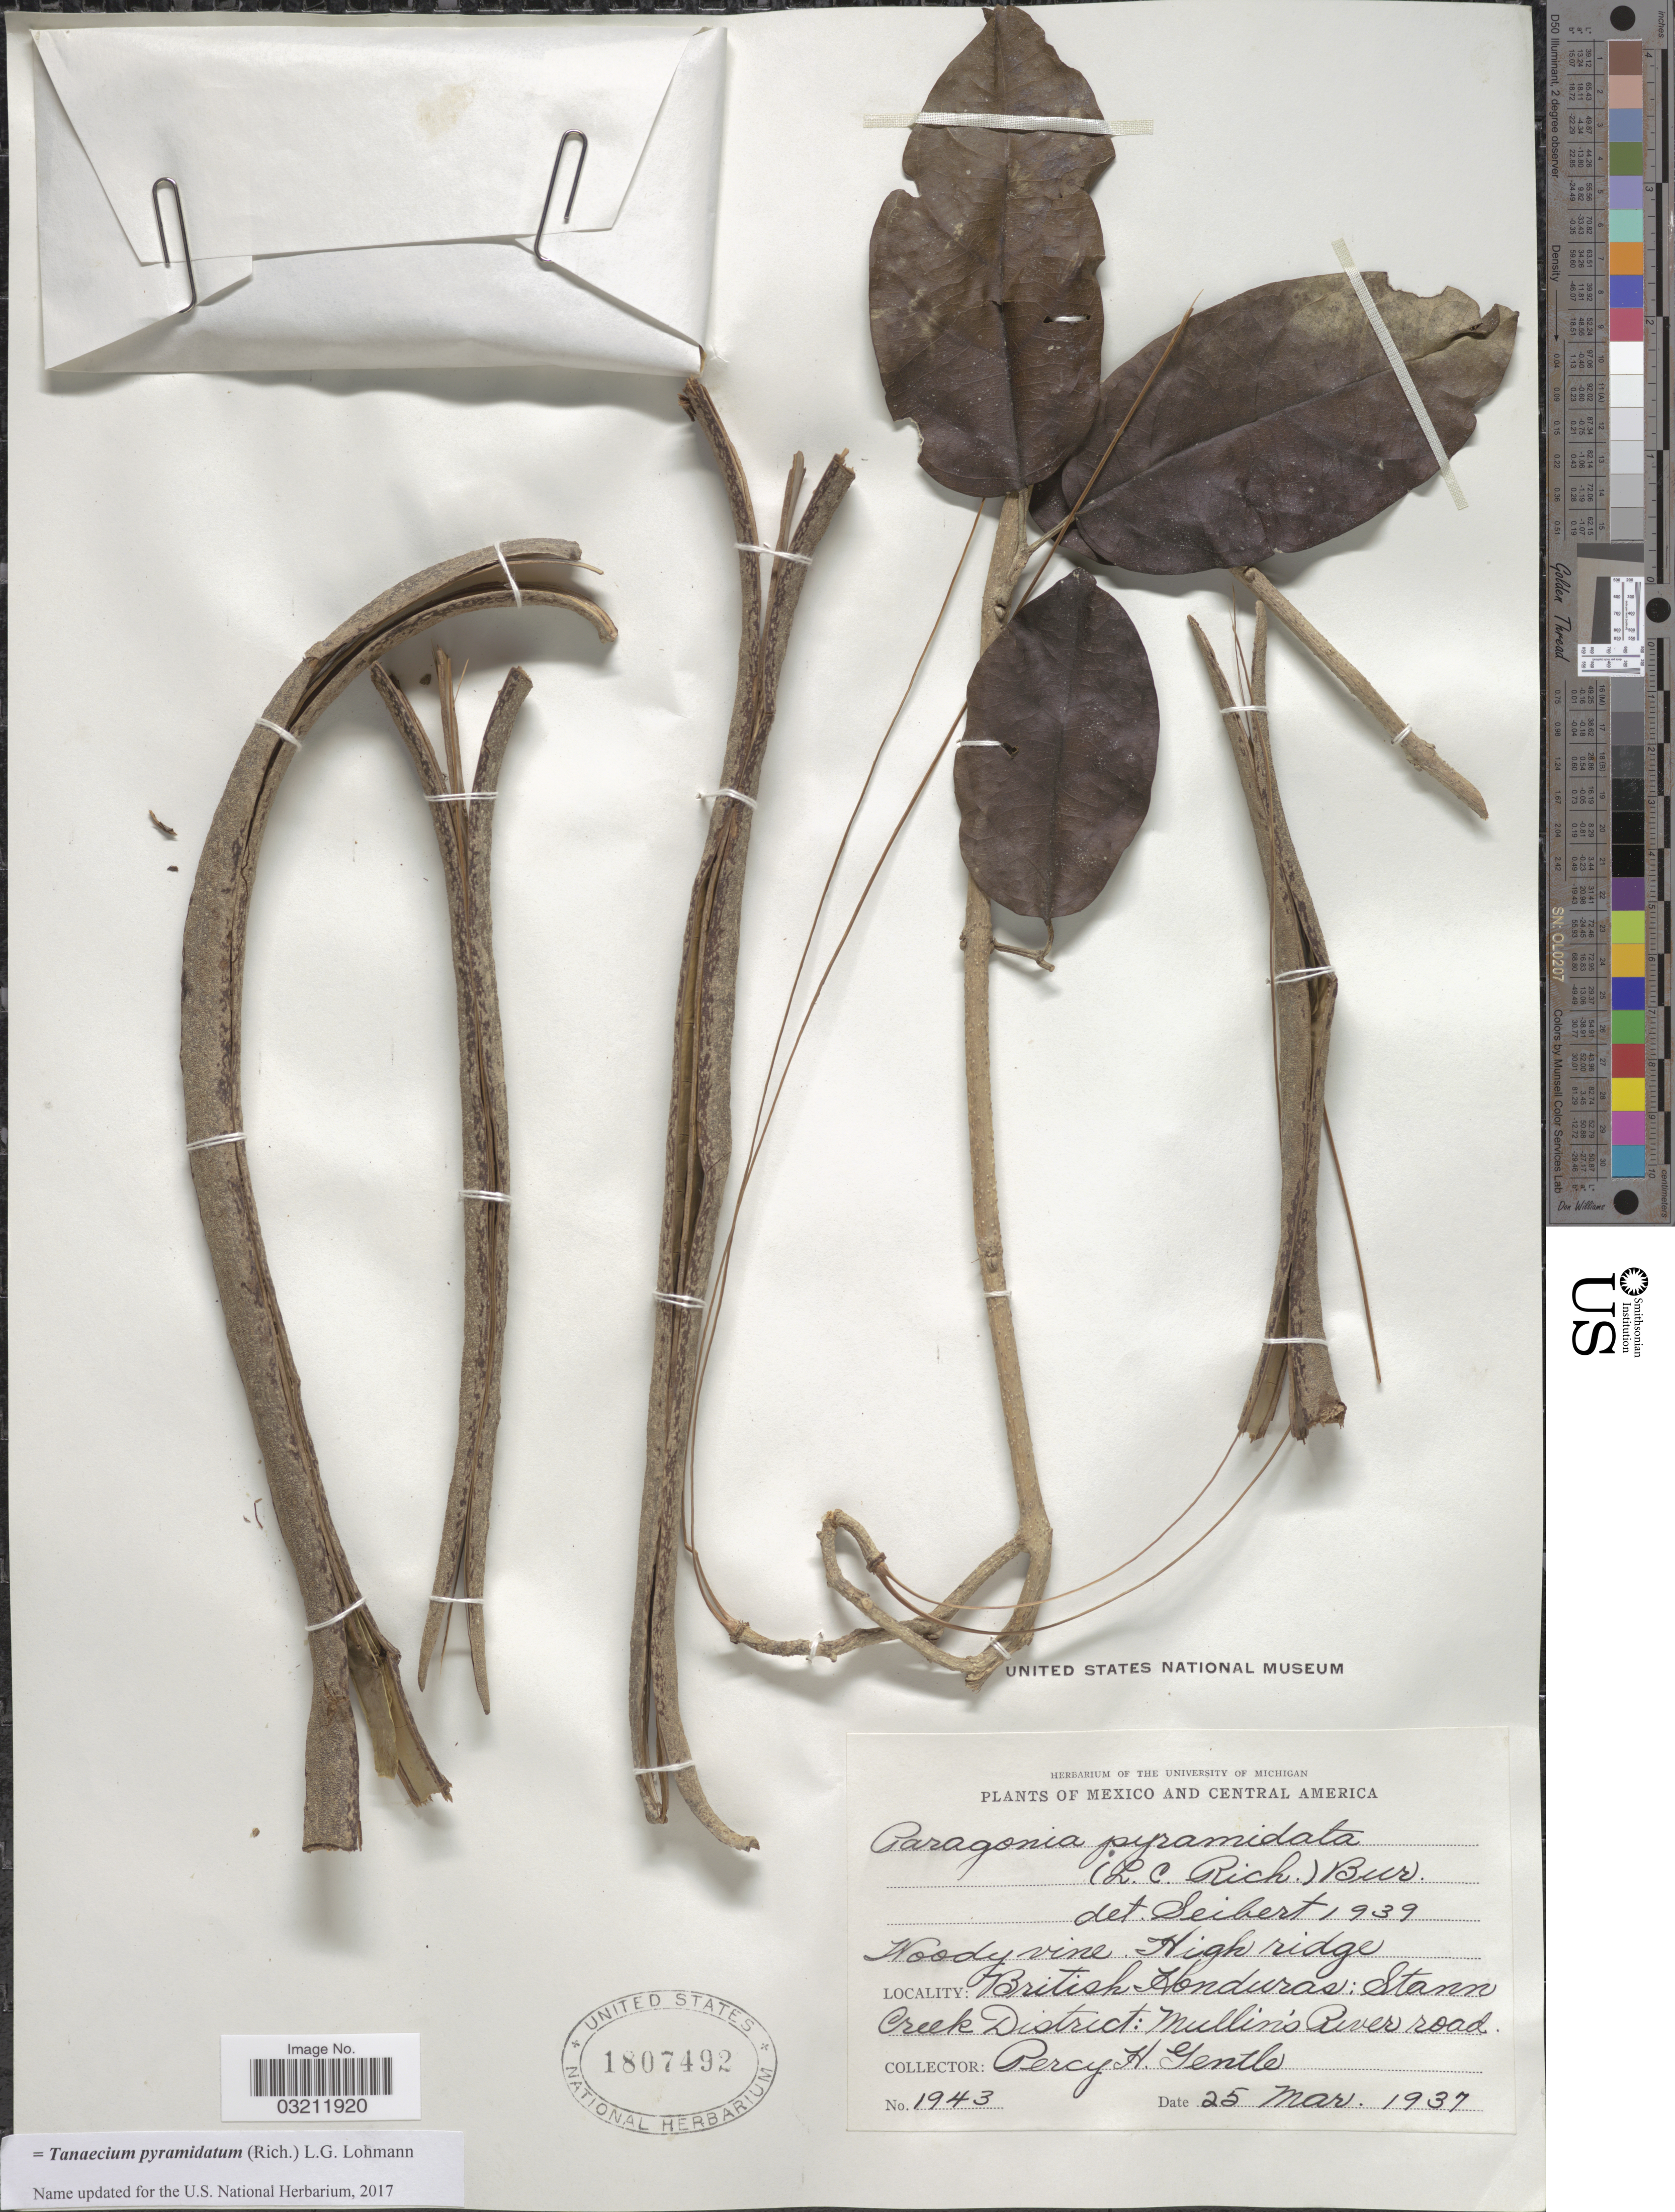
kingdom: Plantae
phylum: Tracheophyta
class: Magnoliopsida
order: Lamiales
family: Bignoniaceae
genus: Tanaecium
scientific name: Tanaecium pyramidatum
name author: (Rich.) L.G. Lohmann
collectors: P. H. Gentle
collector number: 1943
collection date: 1937-03-25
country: Belize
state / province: Stann Creek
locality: British Honduras: Stann Creek District: Mullin's River road.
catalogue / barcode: US 1807492